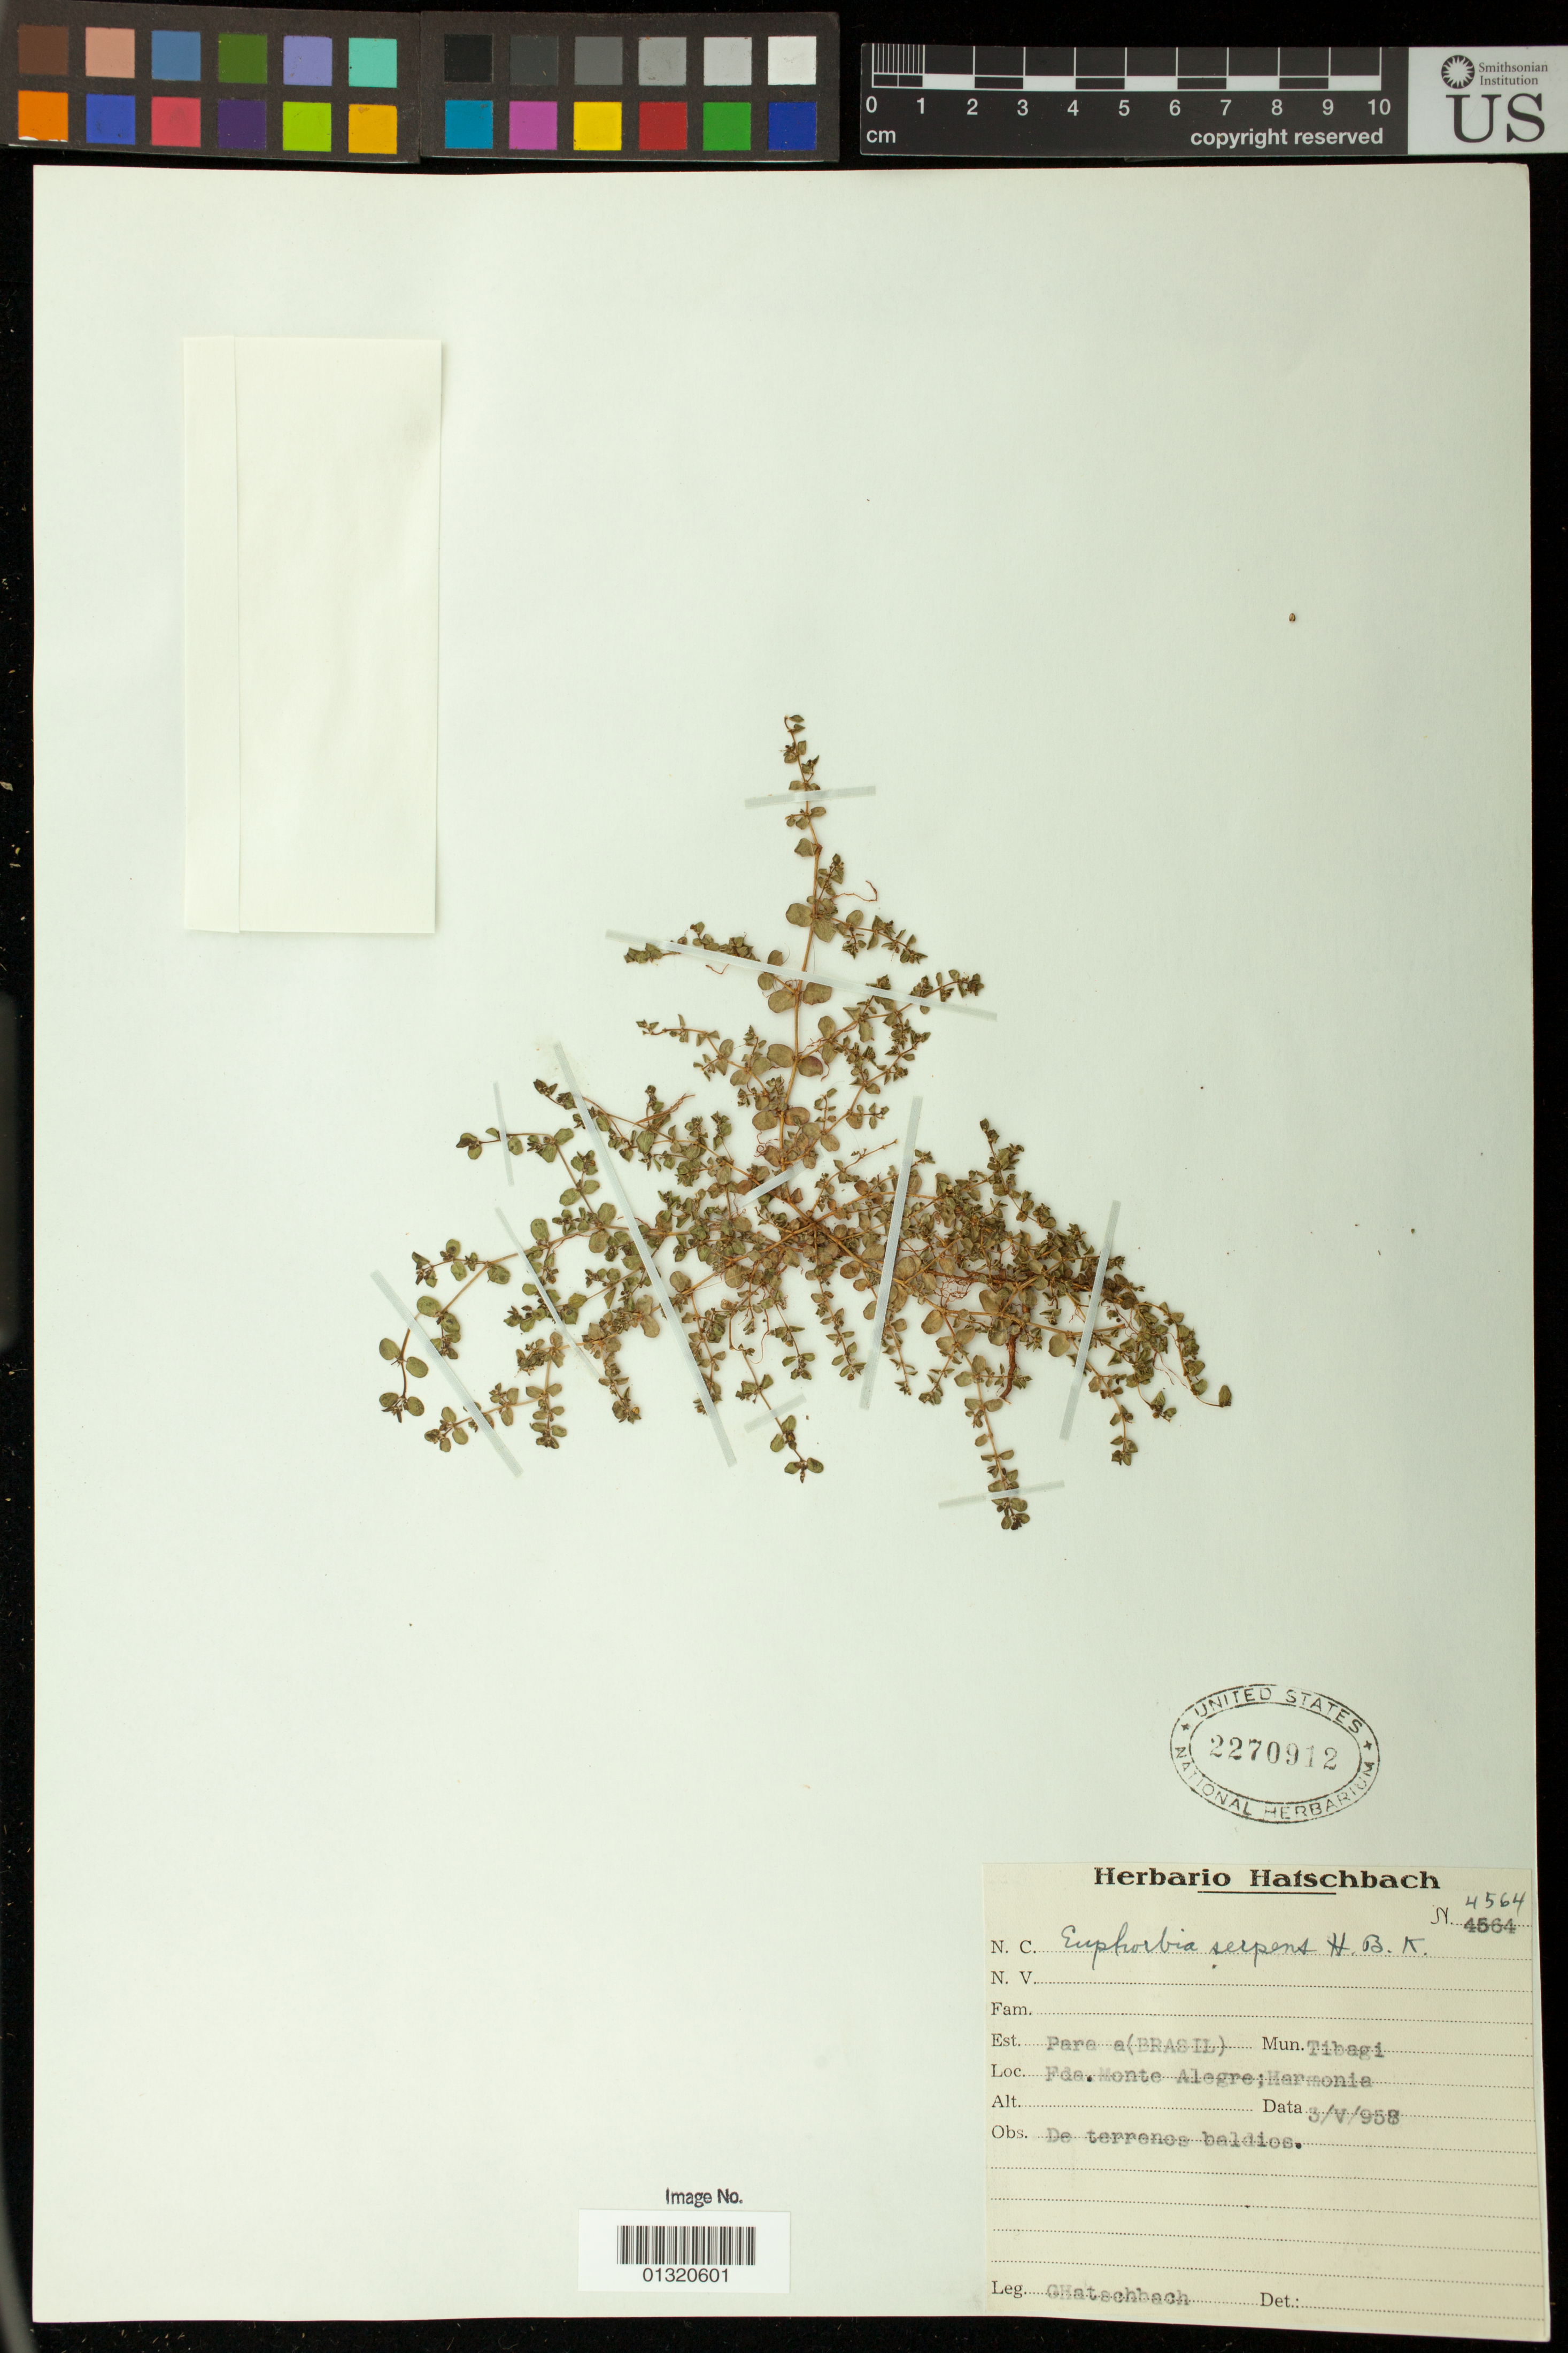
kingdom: Plantae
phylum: Tracheophyta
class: Magnoliopsida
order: Malpighiales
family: Euphorbiaceae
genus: Euphorbia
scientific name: Euphorbia serpens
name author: Kunth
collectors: G. Hatschbach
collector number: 4564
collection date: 1958-05-03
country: Brazil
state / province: Paraná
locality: Tibagi, Fda.Monte Alegre; Harmonia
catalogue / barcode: US 2270912